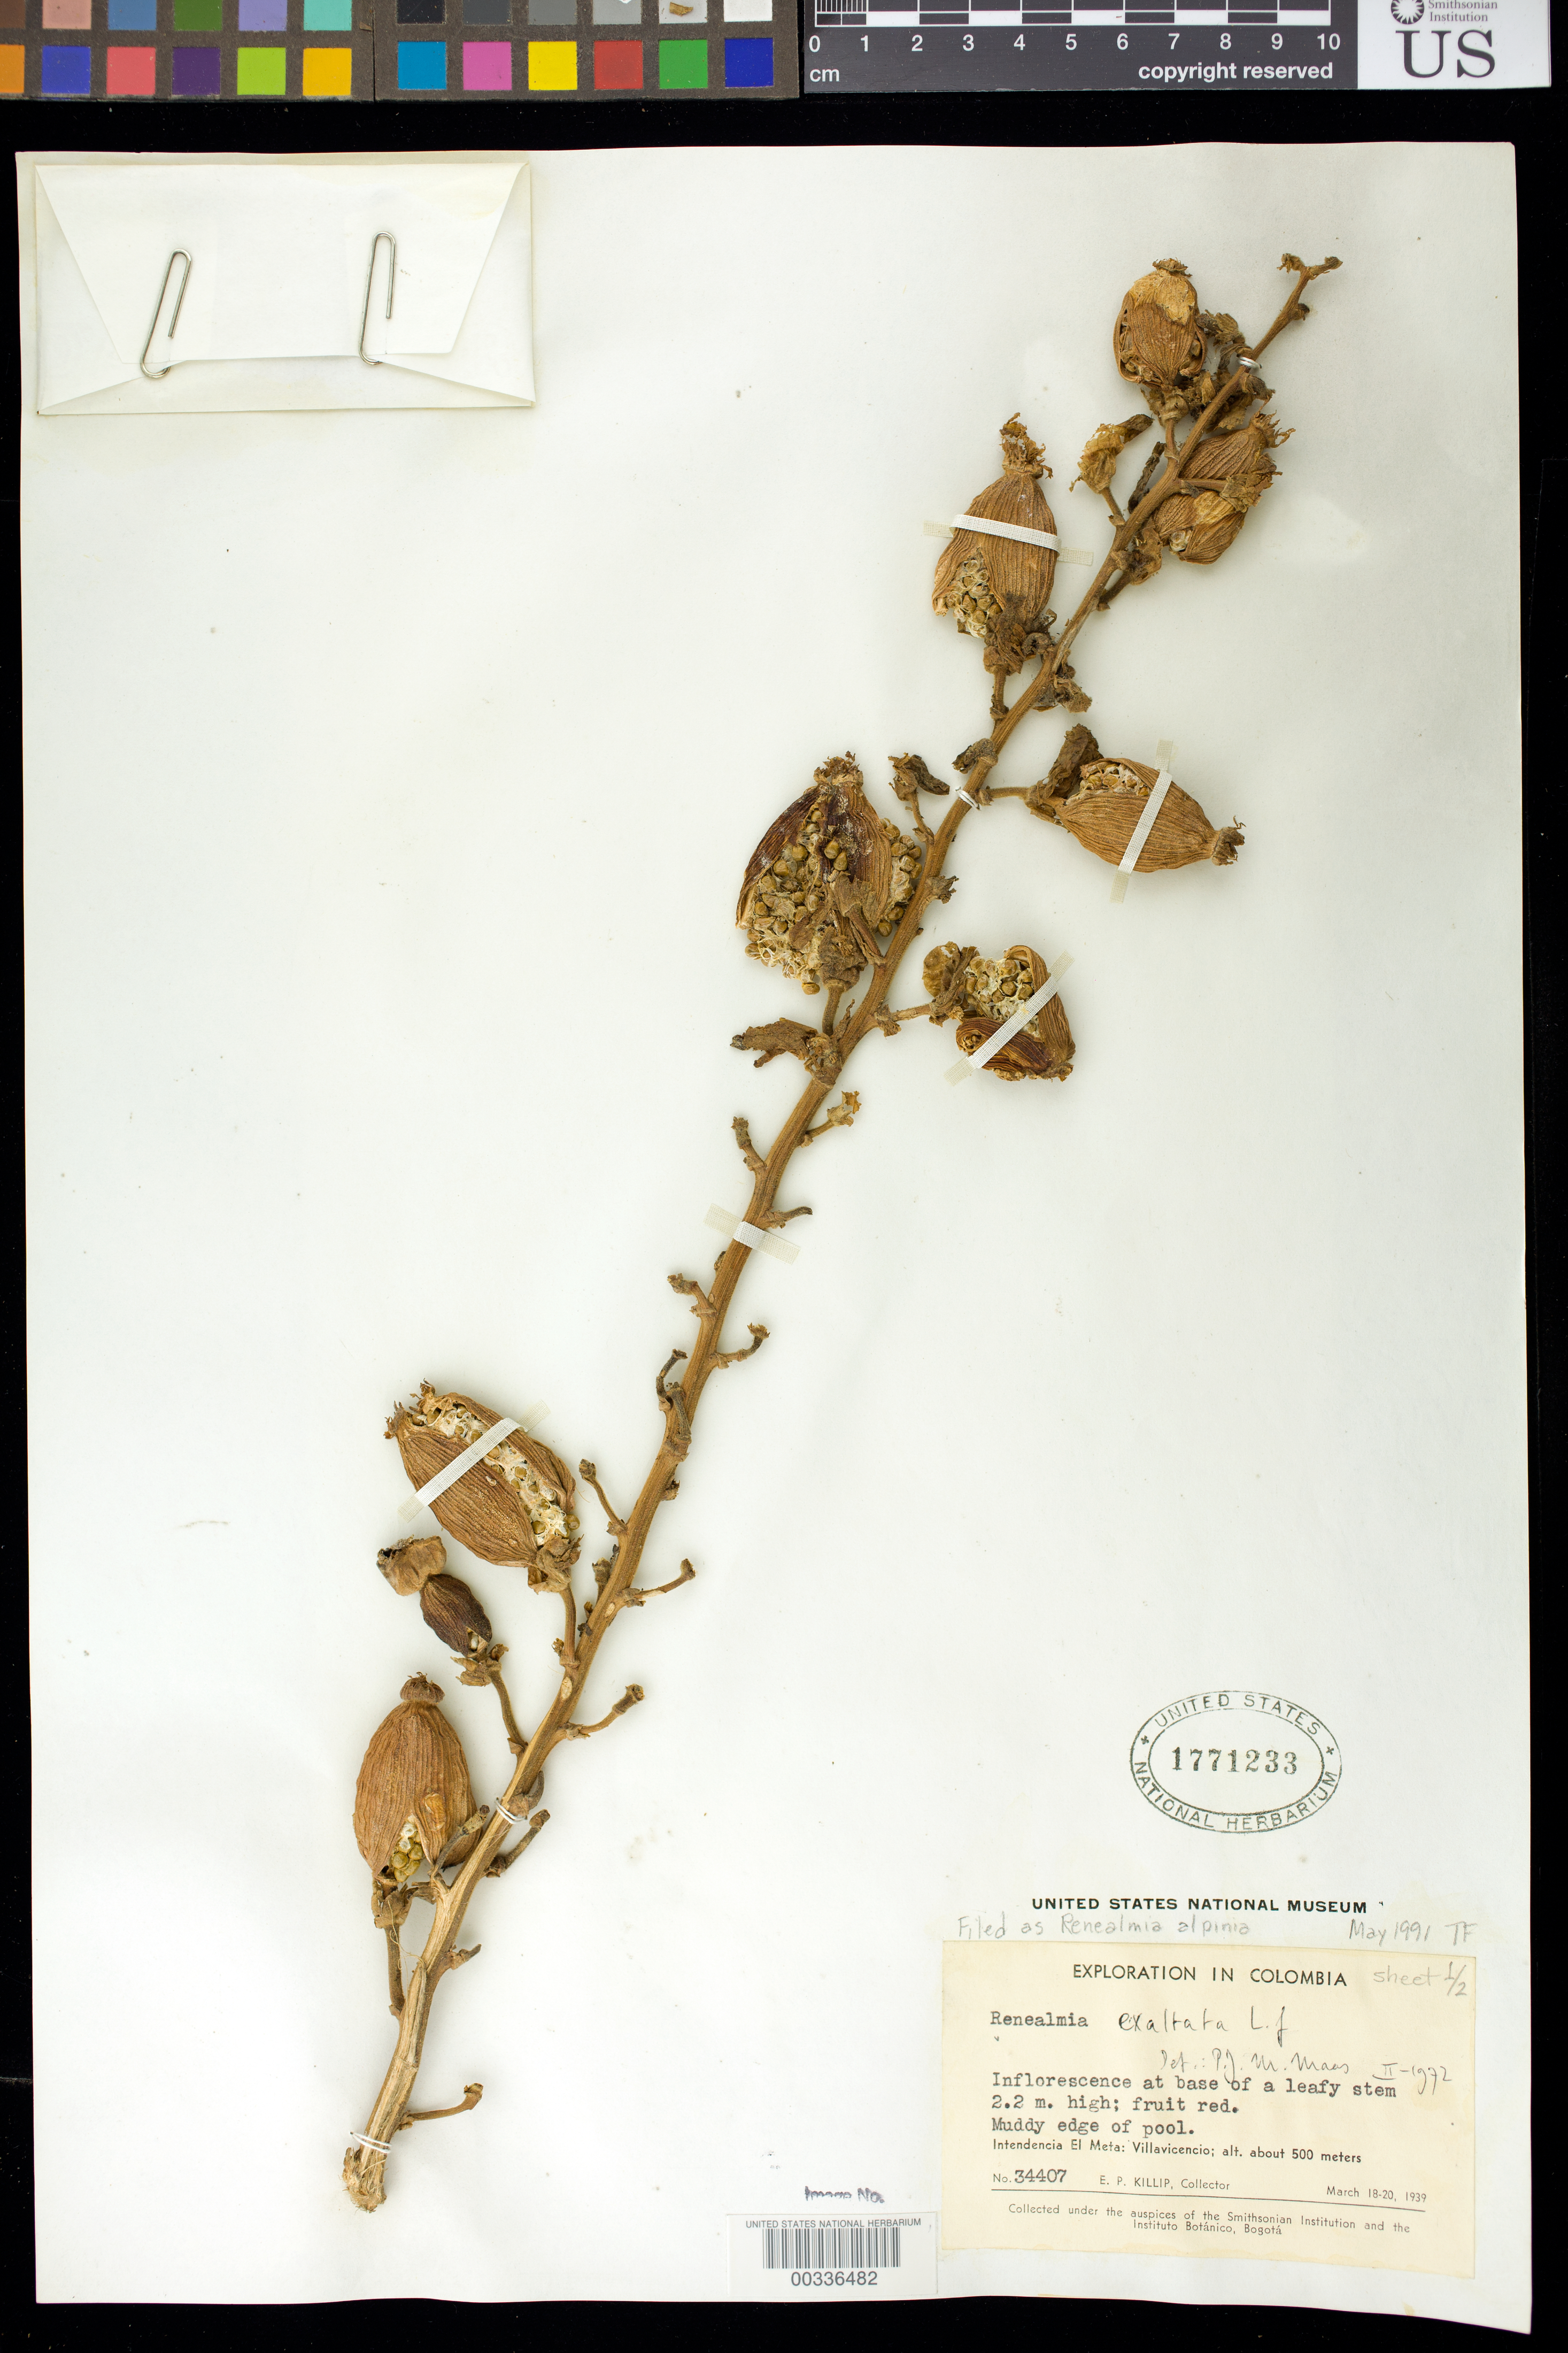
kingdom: Plantae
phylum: Tracheophyta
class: Liliopsida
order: Zingiberales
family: Zingiberaceae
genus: Renealmia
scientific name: Renealmia alpinia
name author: (Rottb.) Maas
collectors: E. P. Killip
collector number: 34407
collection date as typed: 18 Mar 1939 to 20 Mar 1939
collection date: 1939-03-18/1939-03-20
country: Colombia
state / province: Meta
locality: Villa Vicencia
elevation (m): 500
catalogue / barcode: US 1771233